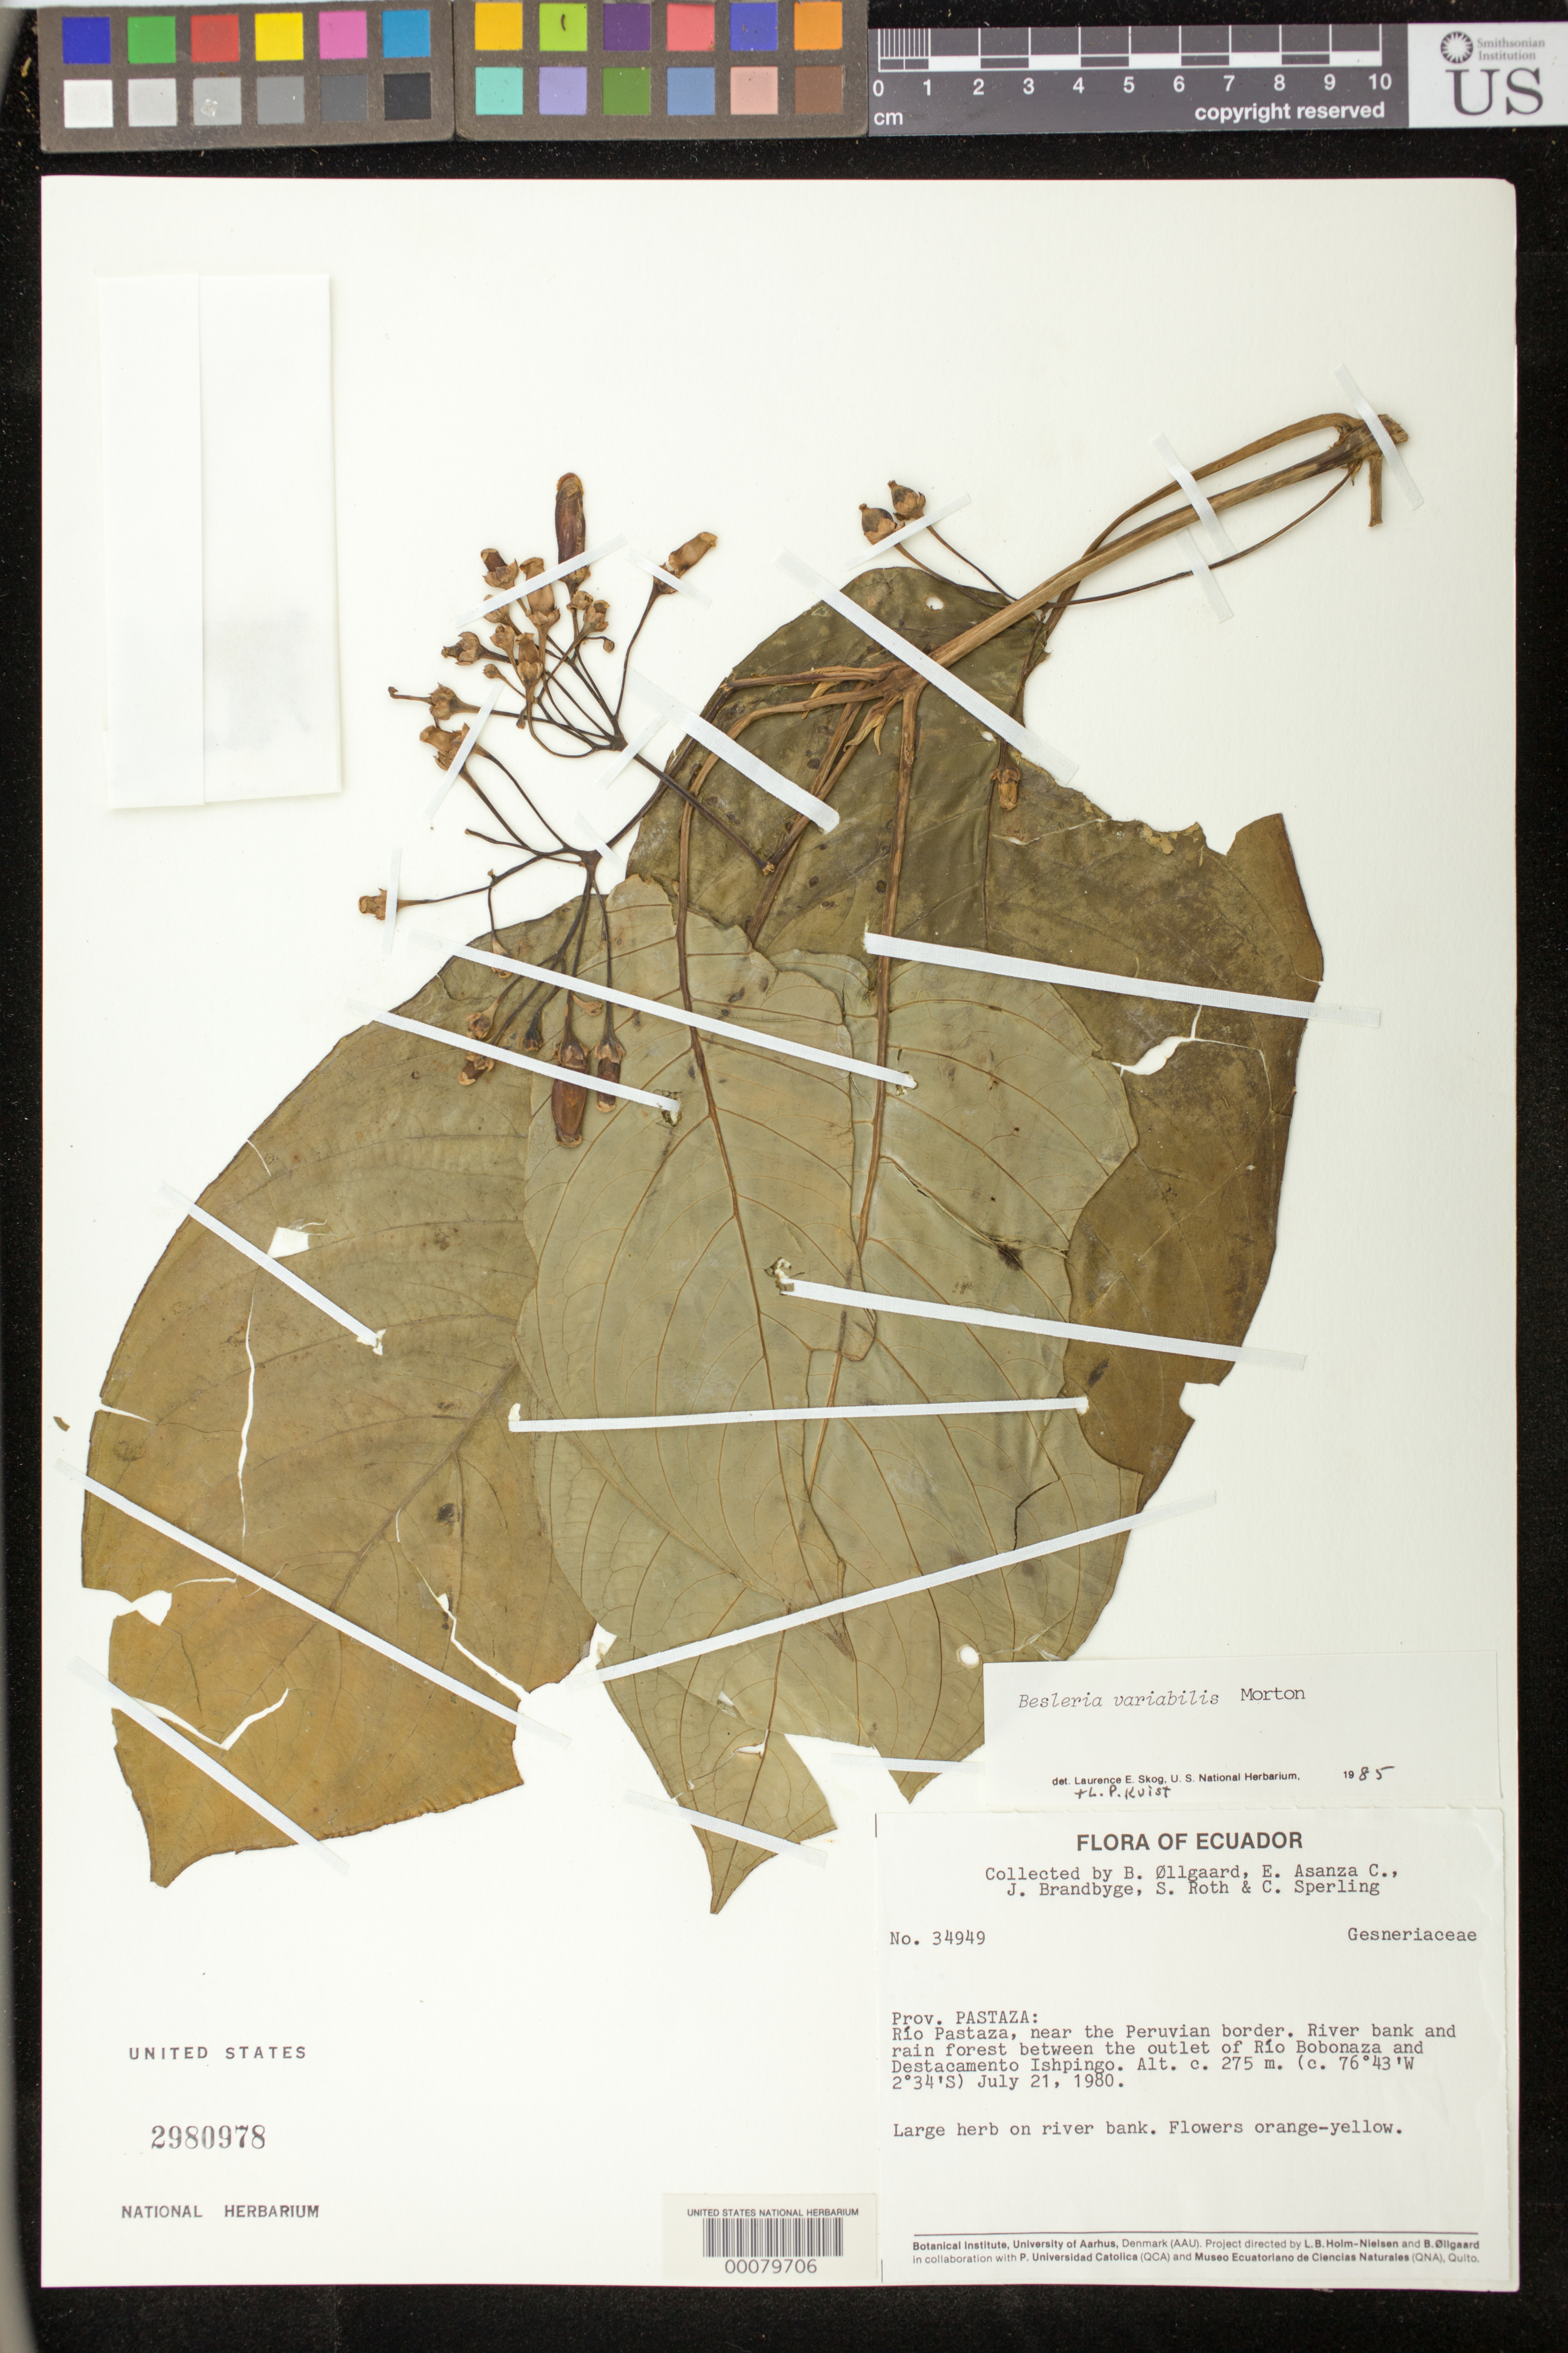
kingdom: Plantae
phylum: Tracheophyta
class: Magnoliopsida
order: Lamiales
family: Gesneriaceae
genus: Besleria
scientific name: Besleria variabilis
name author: C.V. Morton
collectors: B. Øllgaard & et al.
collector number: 34949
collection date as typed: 21 Jul 1980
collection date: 1980-07-21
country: Ecuador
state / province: Pastaza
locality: Rio Pastaza, near the Peruvian border, between the outlet of Rio Bobonaza and destacamento Ishpingo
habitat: River bank and rain forest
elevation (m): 275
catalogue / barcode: US 2980978